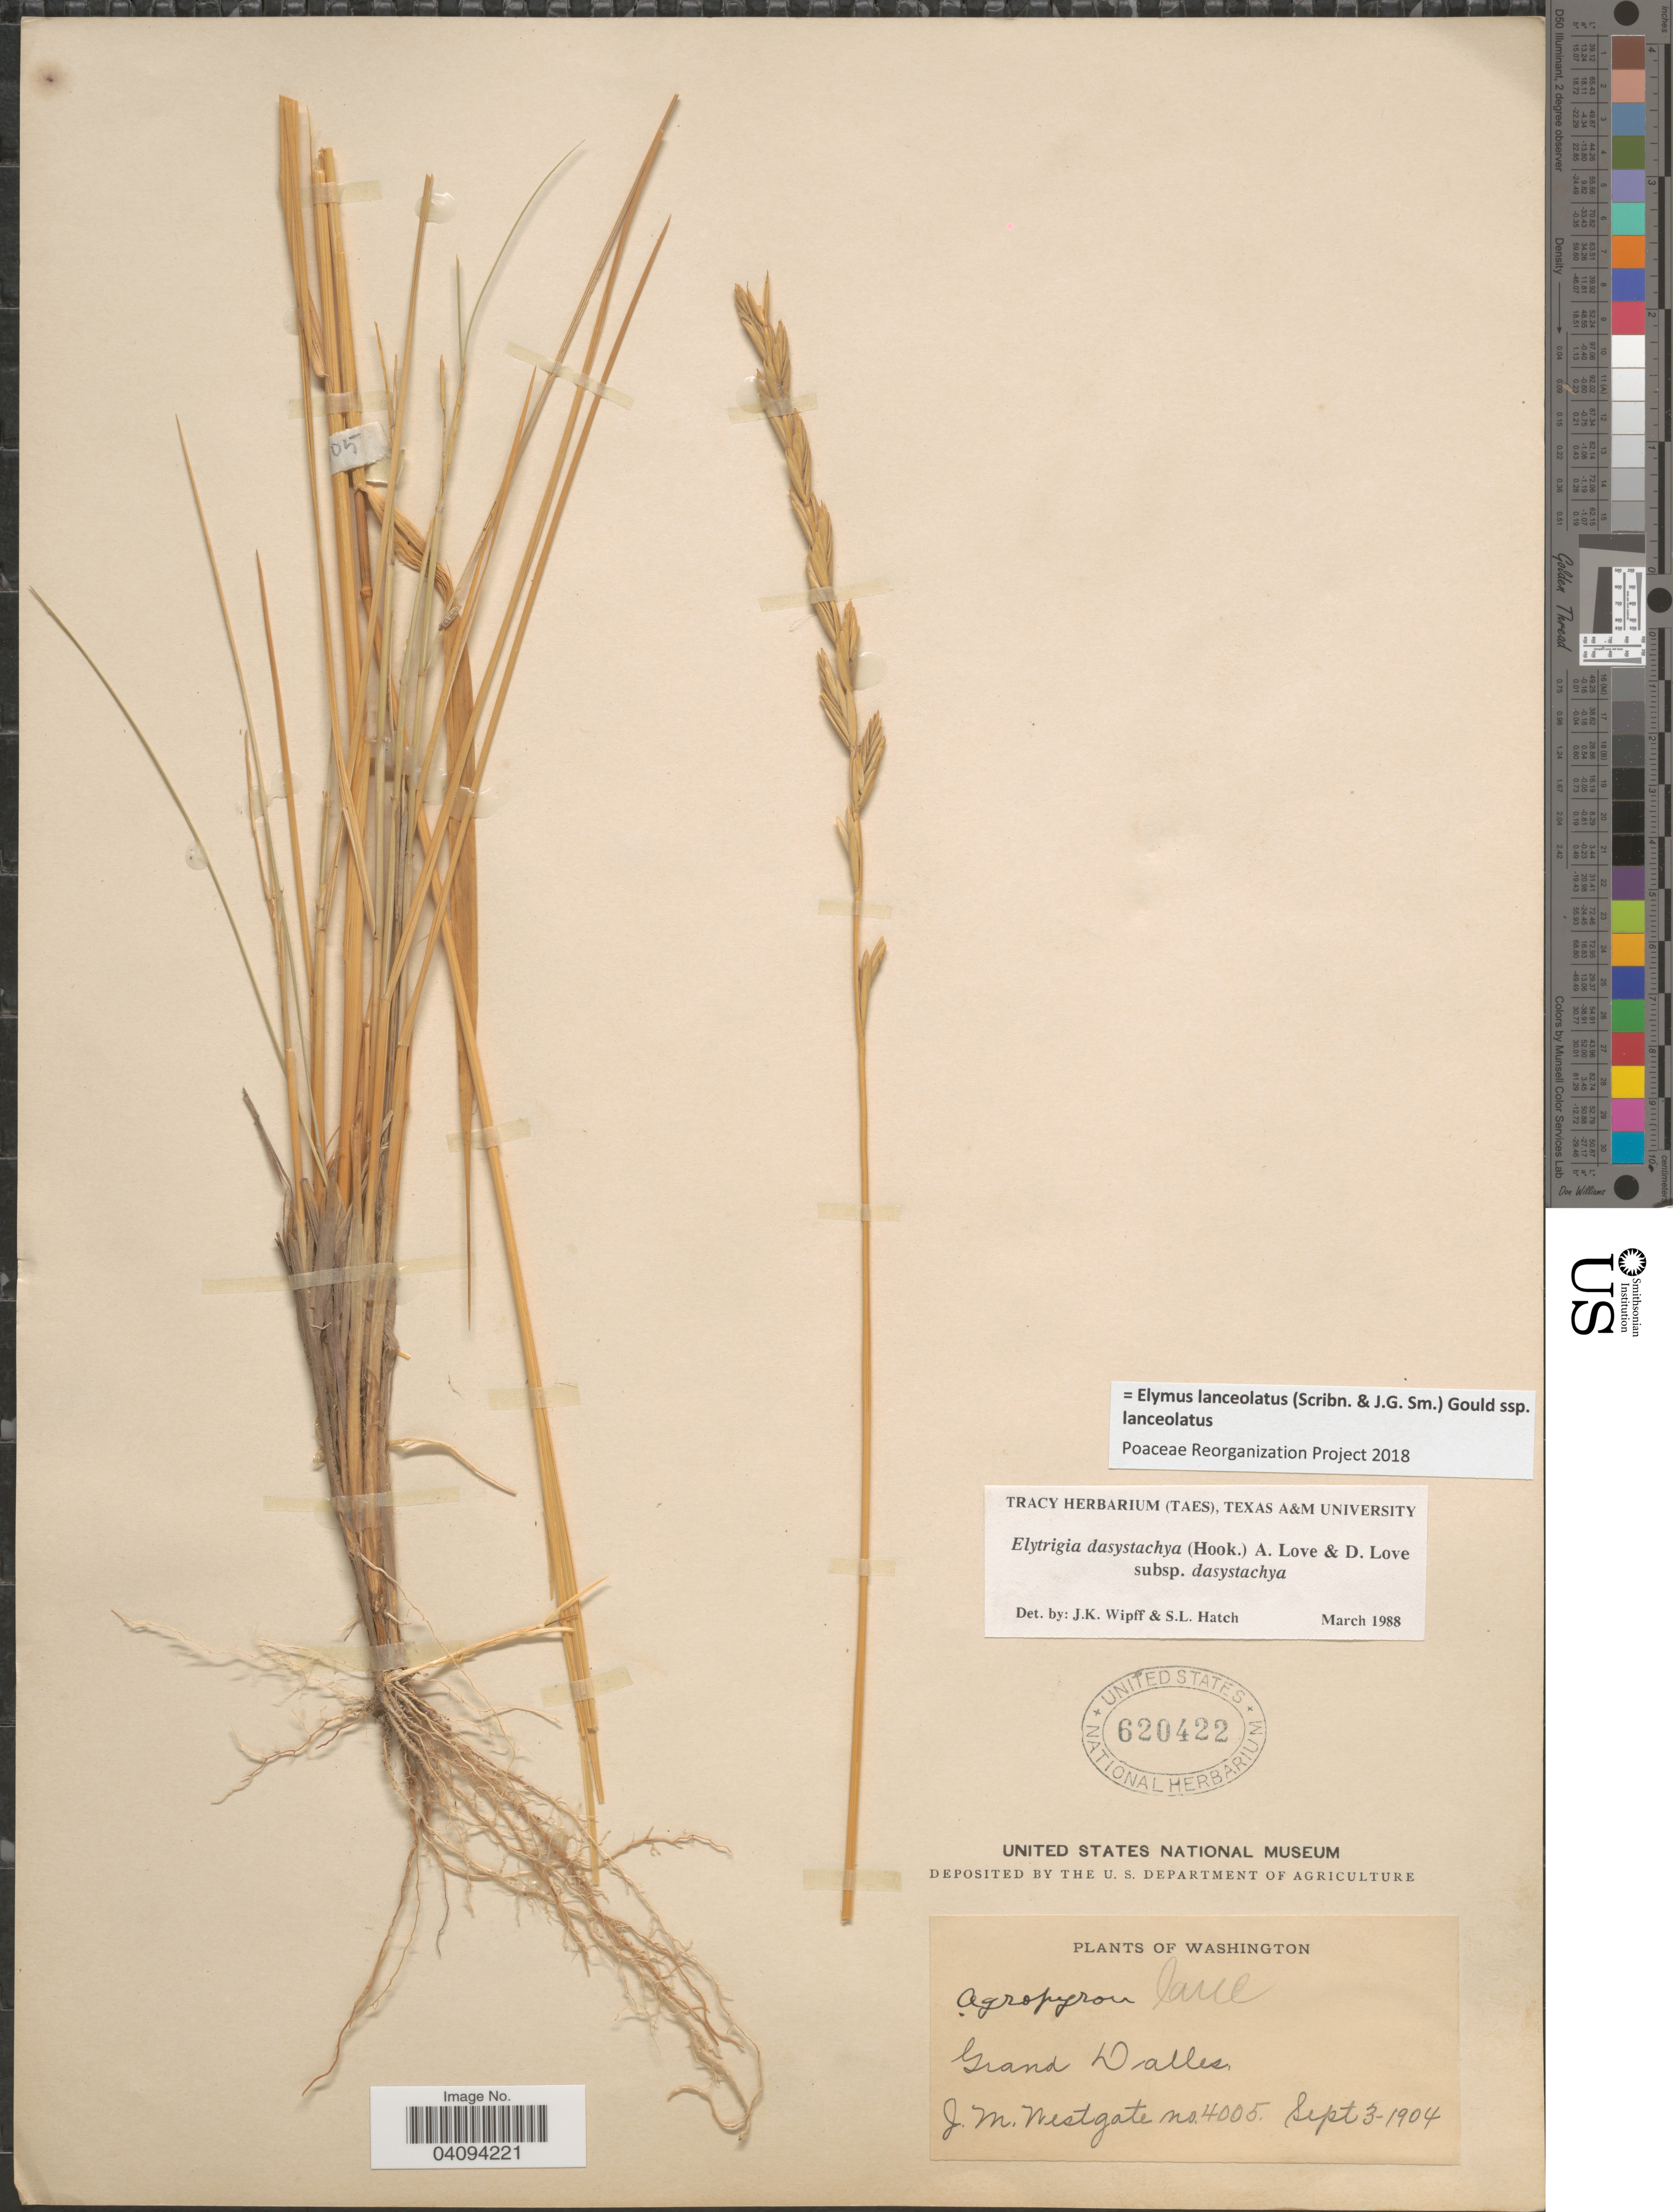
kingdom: Plantae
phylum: Tracheophyta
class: Liliopsida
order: Poales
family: Poaceae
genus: Elymus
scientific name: Elymus lanceolatus subsp. lanceolatus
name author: (Scribn. & J.G. Sm.) Gould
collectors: J. Westgate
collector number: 4005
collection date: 1904-09-03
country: United States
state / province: Washington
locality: Grand Dalles.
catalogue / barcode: US 620422